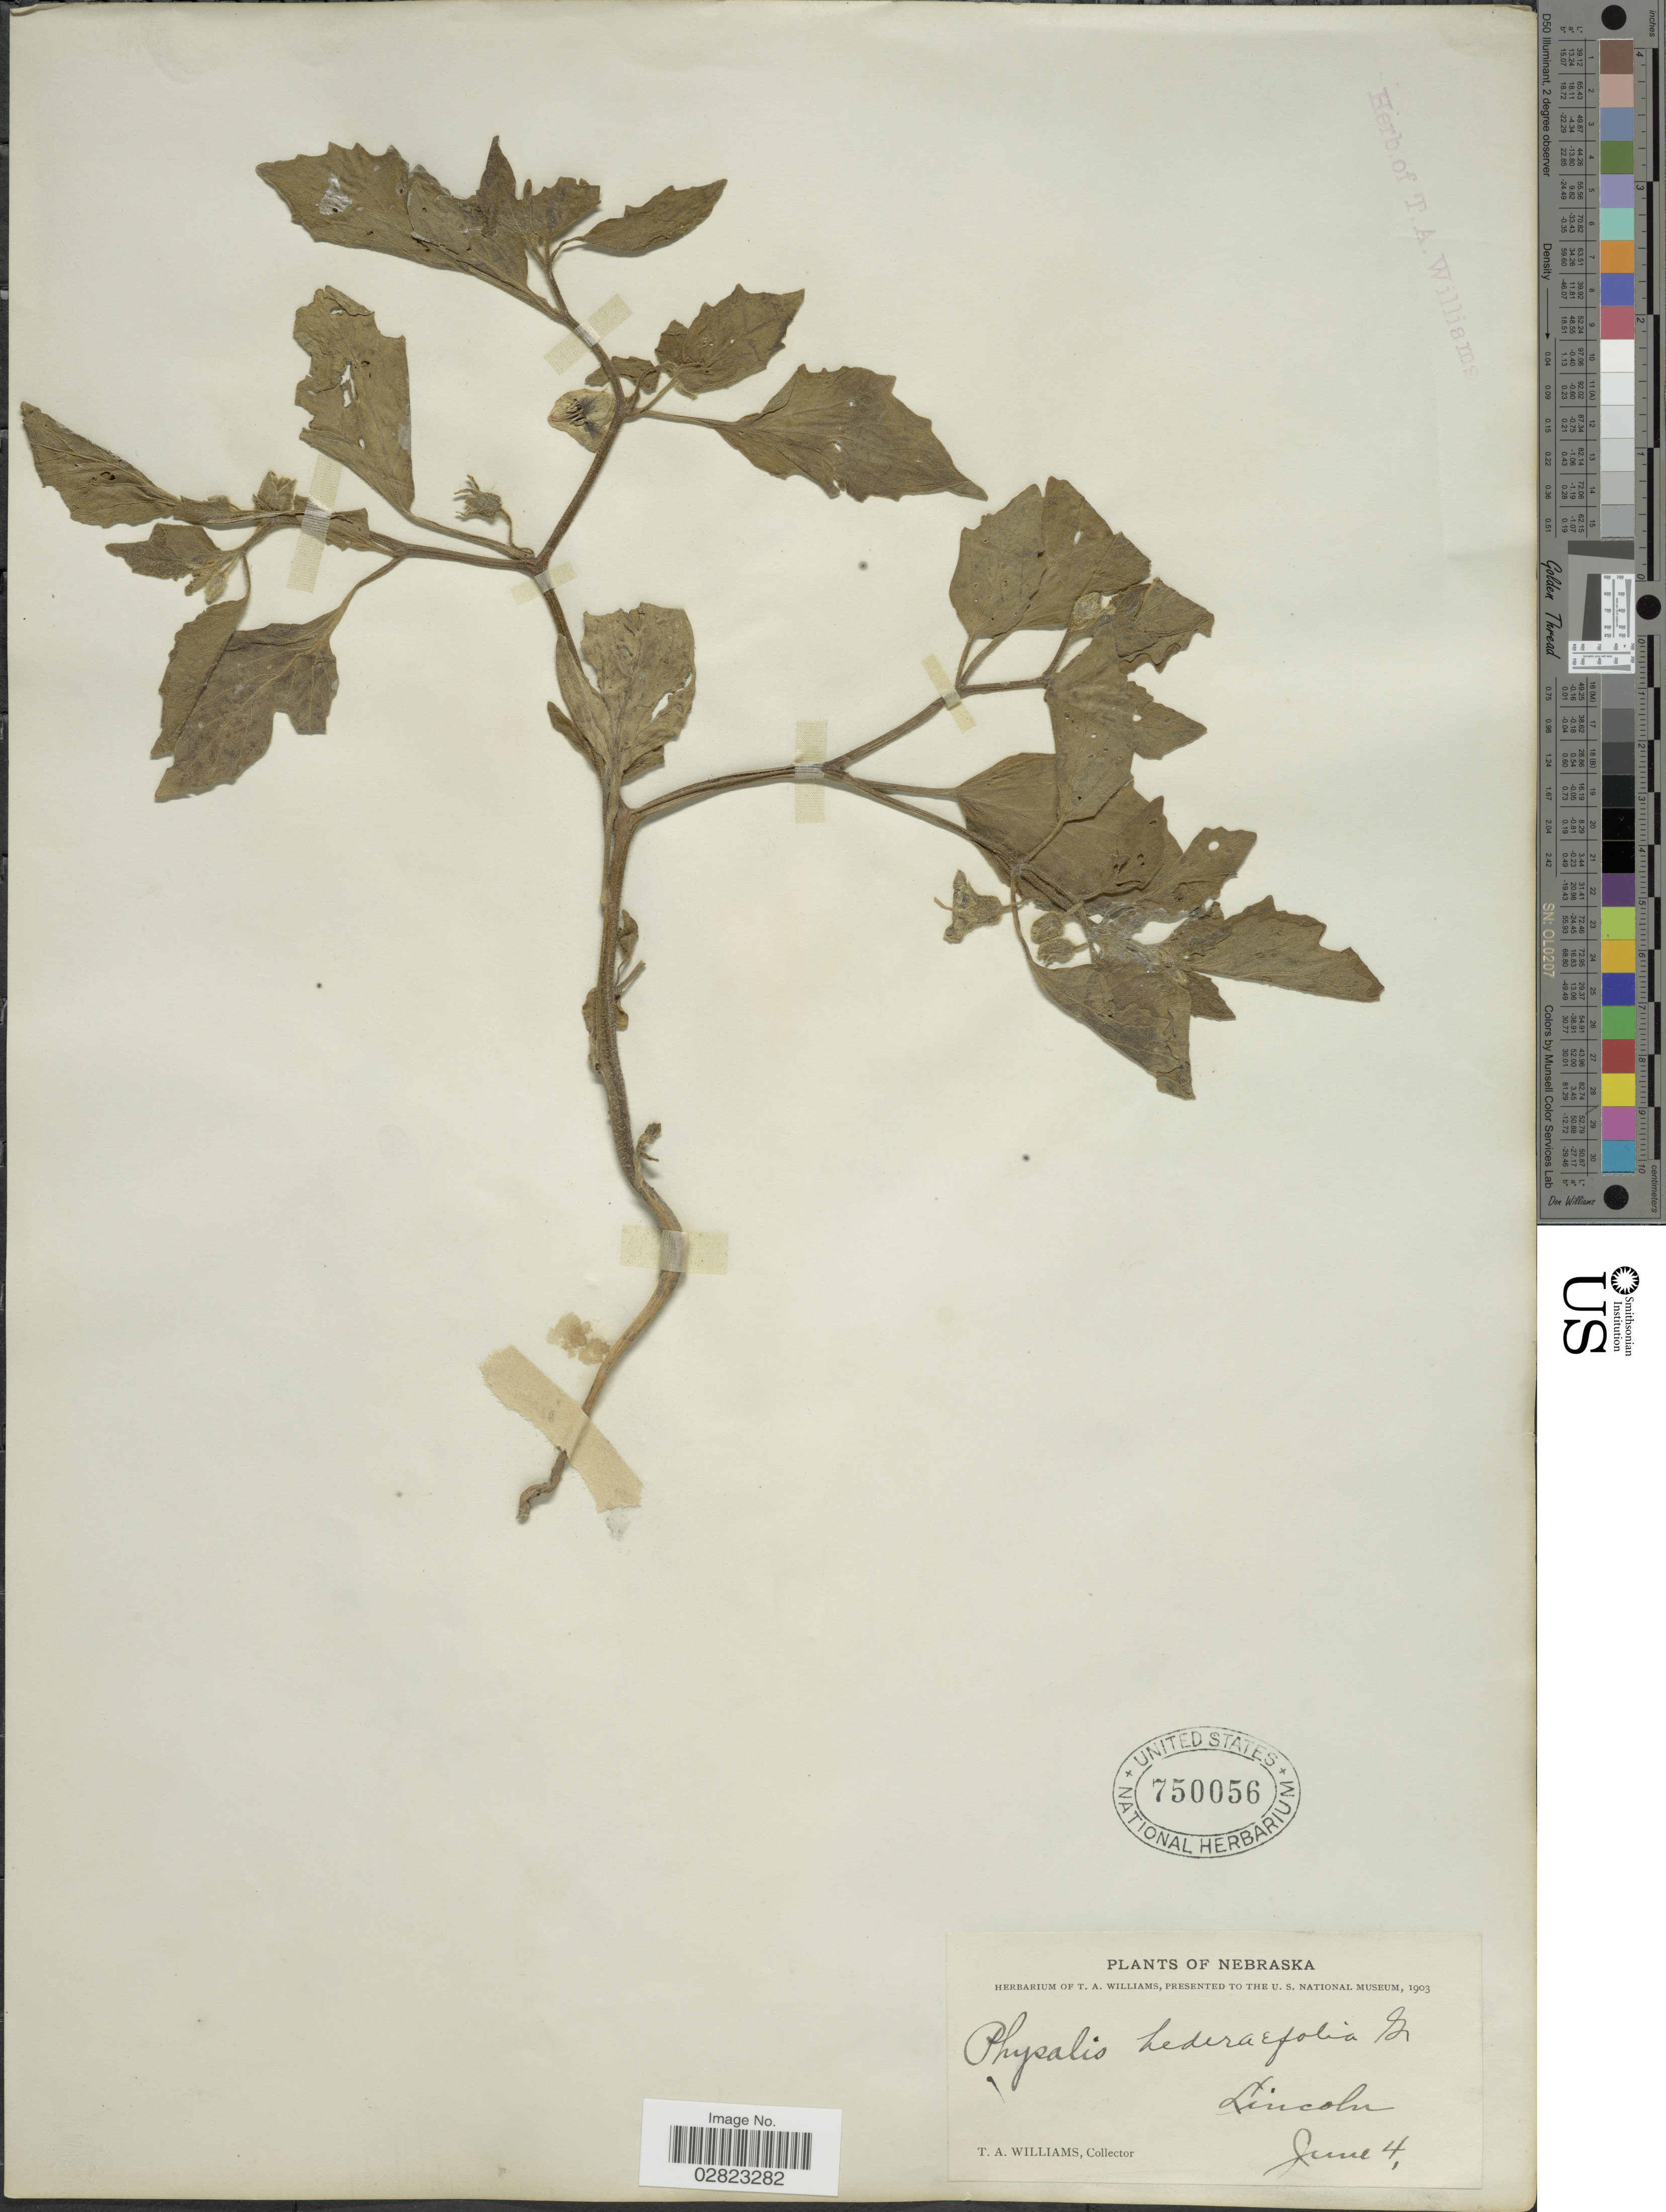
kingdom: Plantae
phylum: Tracheophyta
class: Magnoliopsida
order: Solanales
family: Solanaceae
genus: Physalis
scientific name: Physalis hederifolia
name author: A. Gray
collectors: T. A. Williams (herbarium)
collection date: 1903-06-04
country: United States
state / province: Nebraska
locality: Lincoln.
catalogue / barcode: US 750056